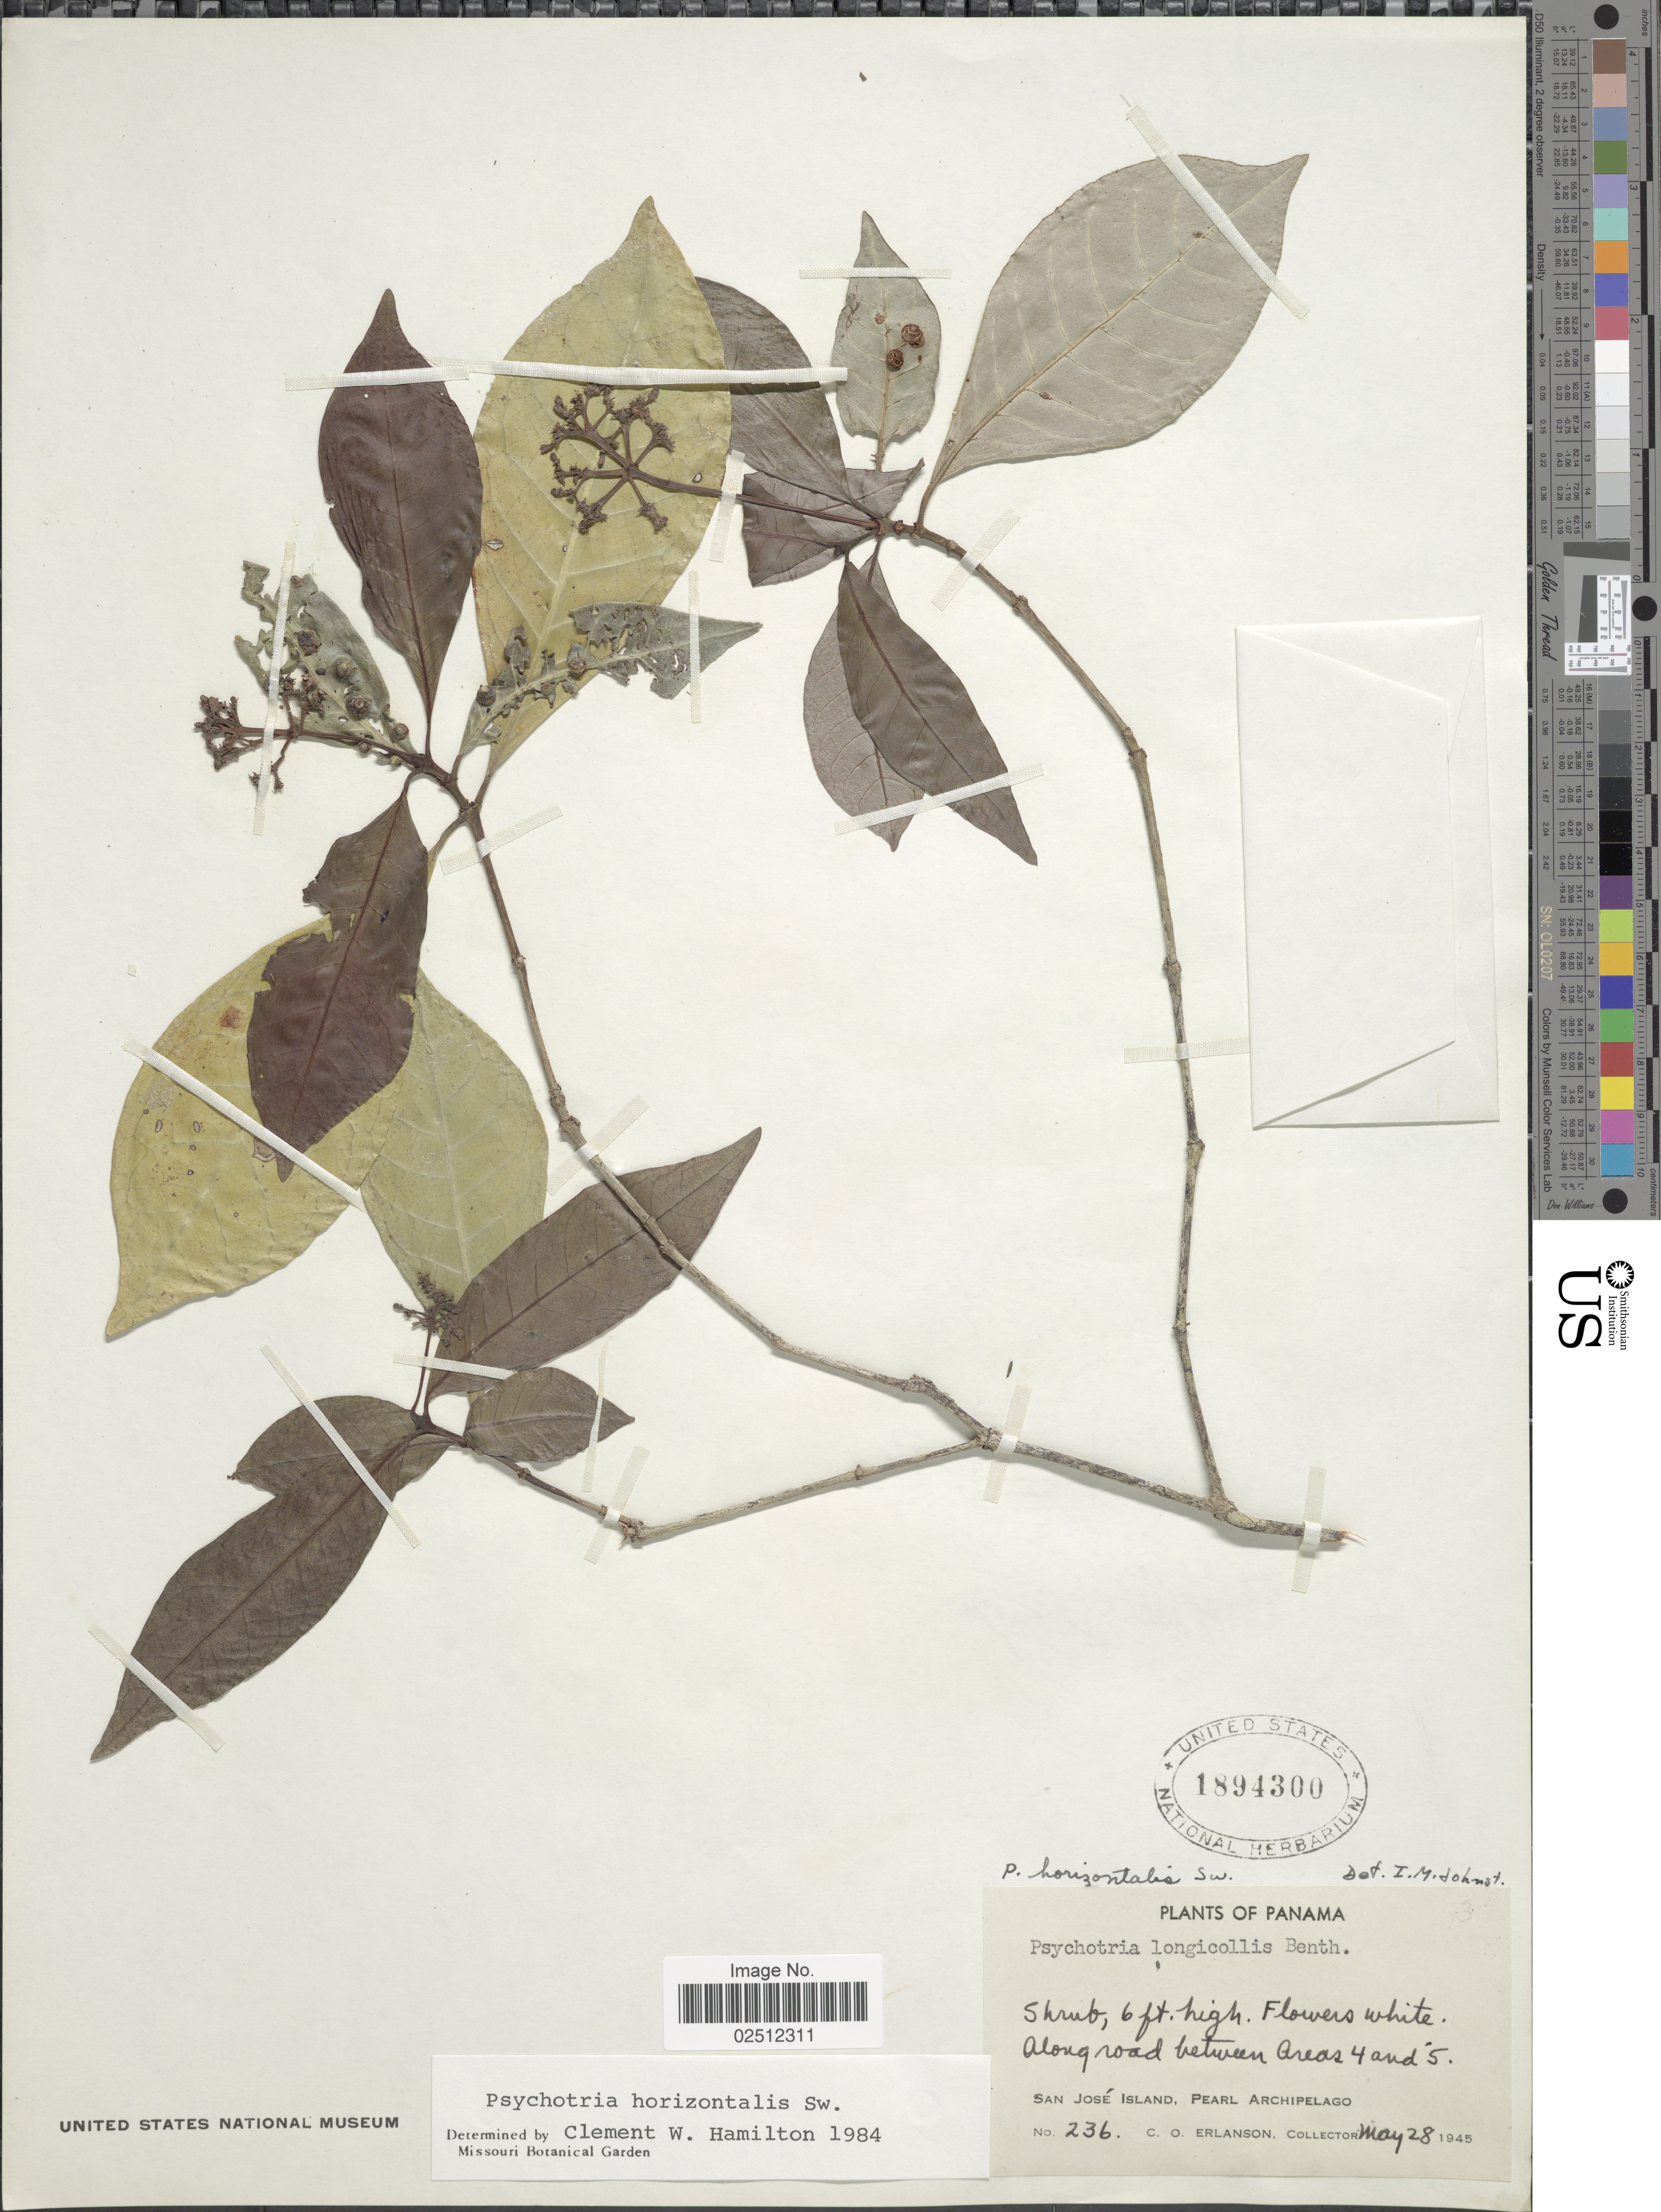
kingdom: Plantae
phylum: Tracheophyta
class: Magnoliopsida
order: Gentianales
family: Rubiaceae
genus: Psychotria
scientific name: Psychotria horizontalis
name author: Sw.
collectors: C. O. Erlanson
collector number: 236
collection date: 1945-05-28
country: Panama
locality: Along road between Areas 4 and 5, San José Island, Pearl Archipelago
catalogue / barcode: US 1894300